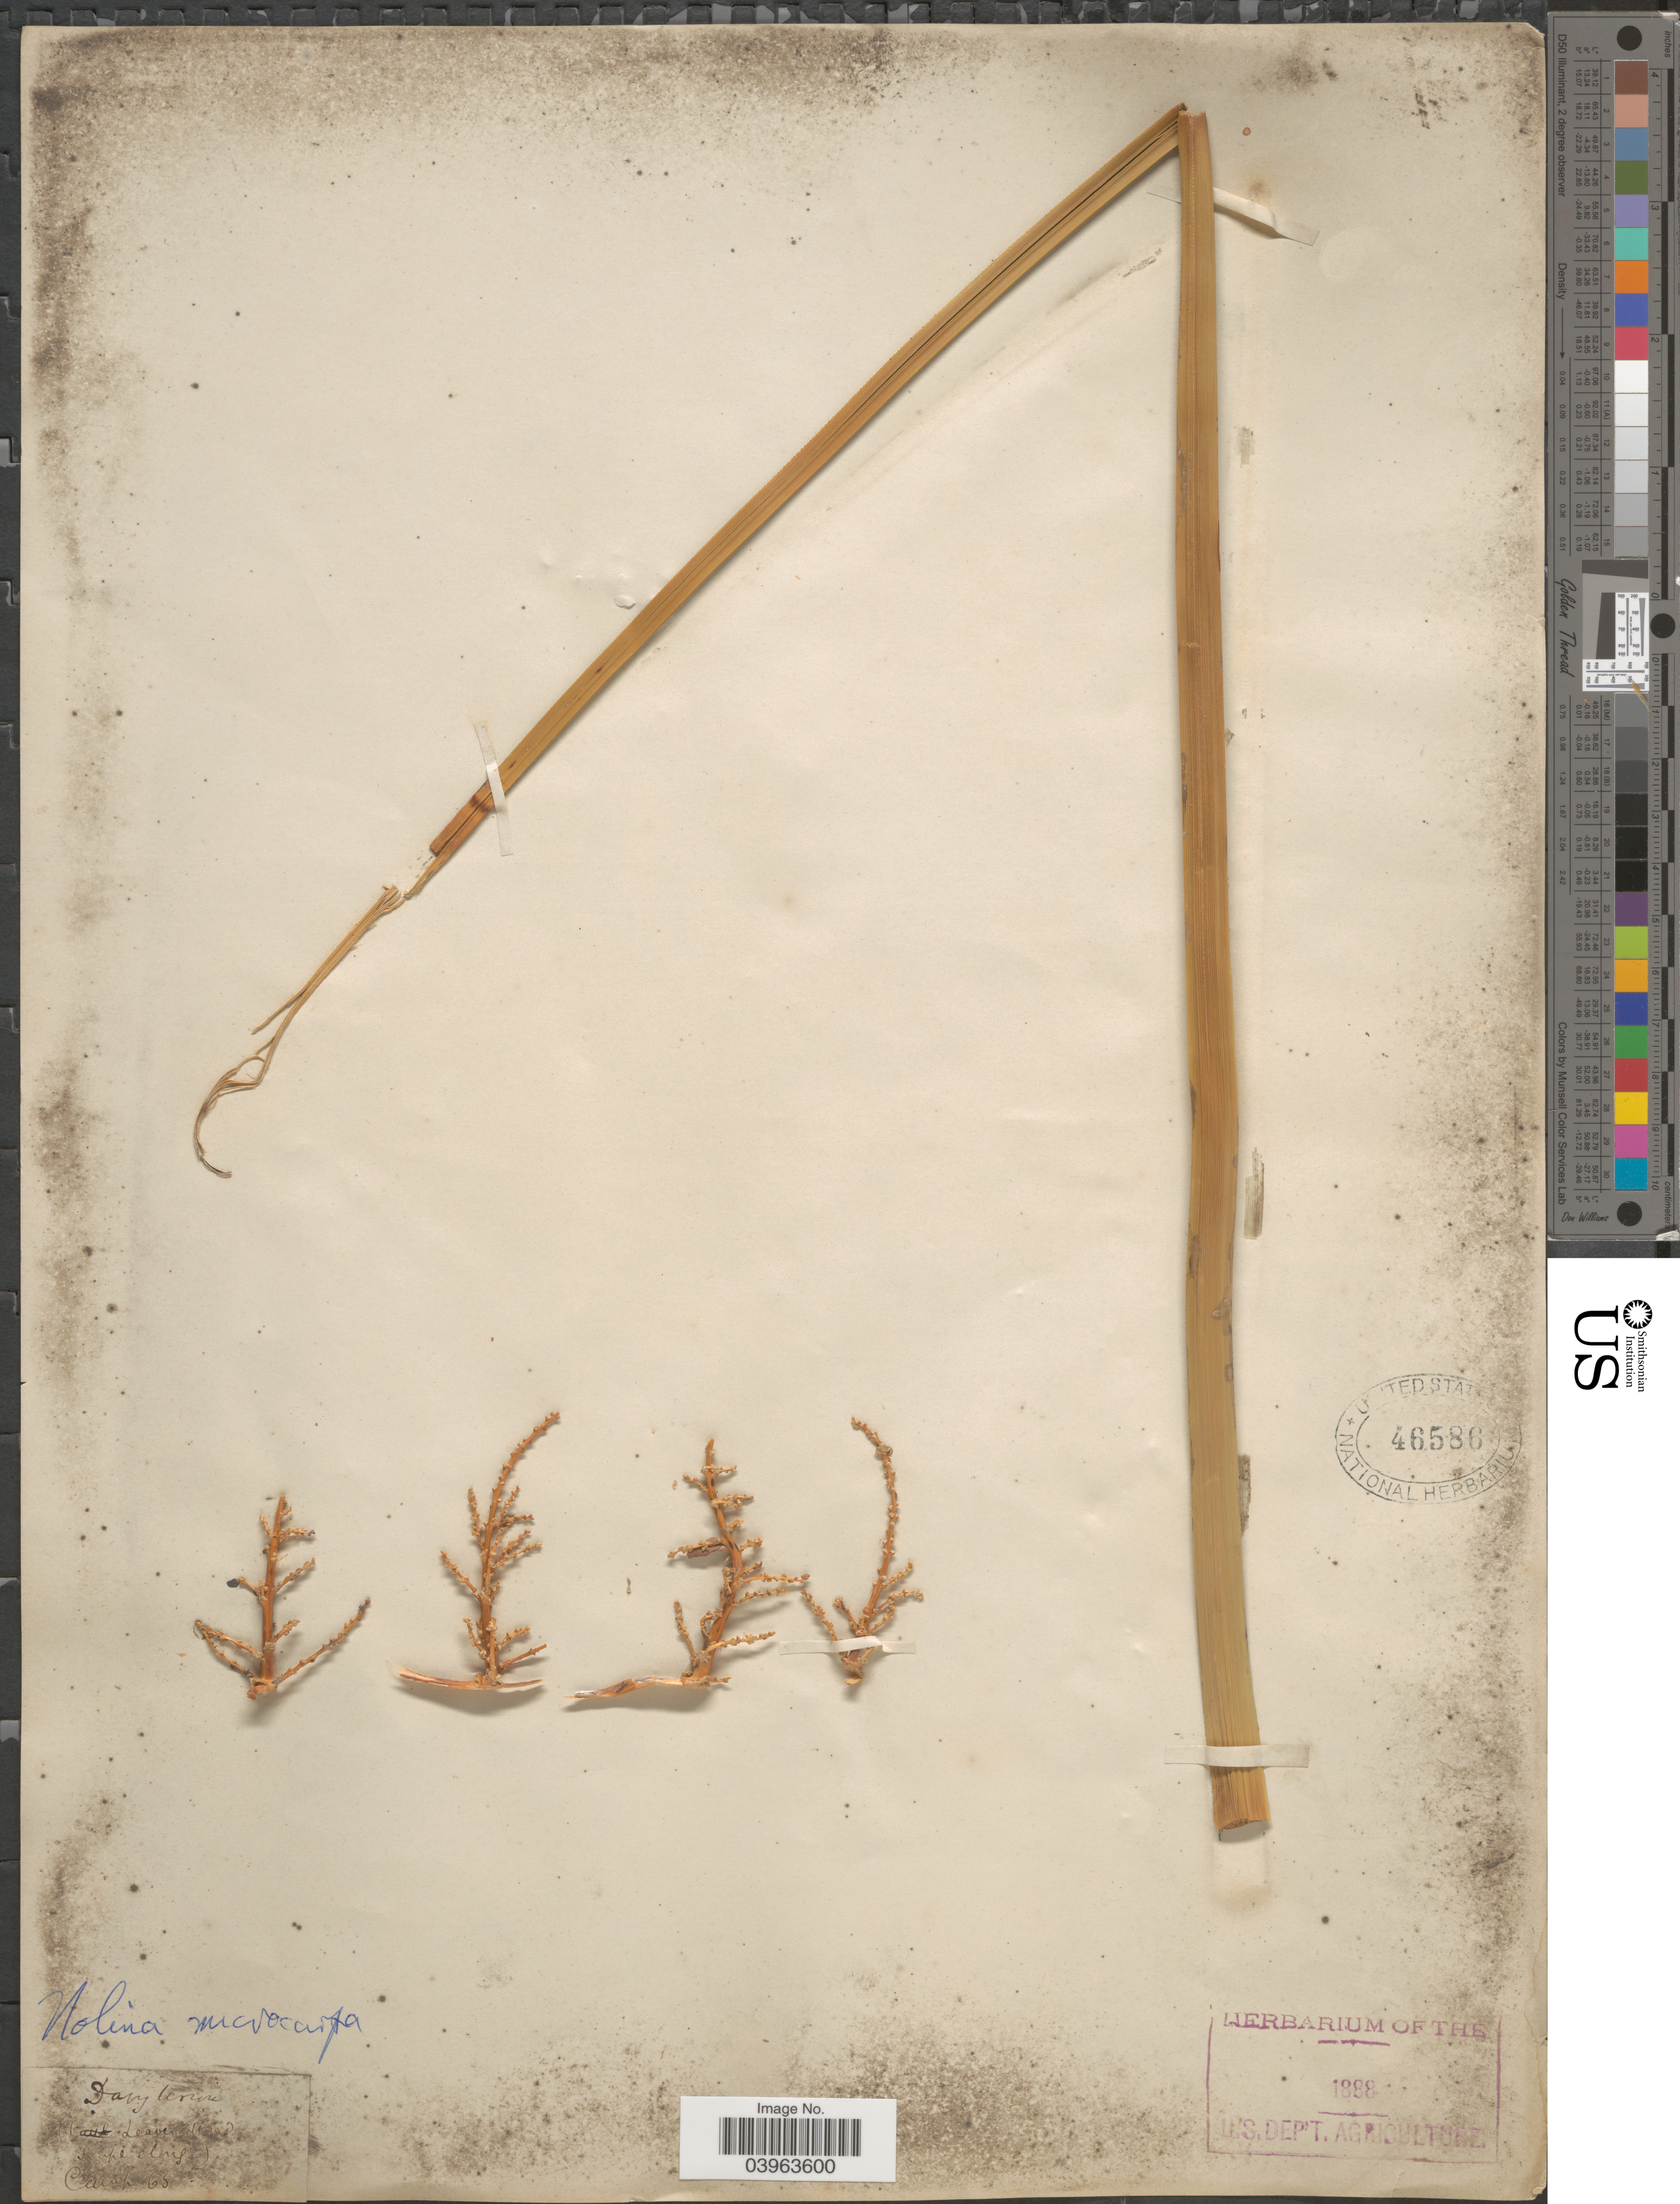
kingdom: Plantae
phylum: Tracheophyta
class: Liliopsida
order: Asparagales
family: Asparagaceae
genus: Nolina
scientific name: Nolina microcarpa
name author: S. Watson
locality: Camp 65.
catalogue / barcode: US 46586